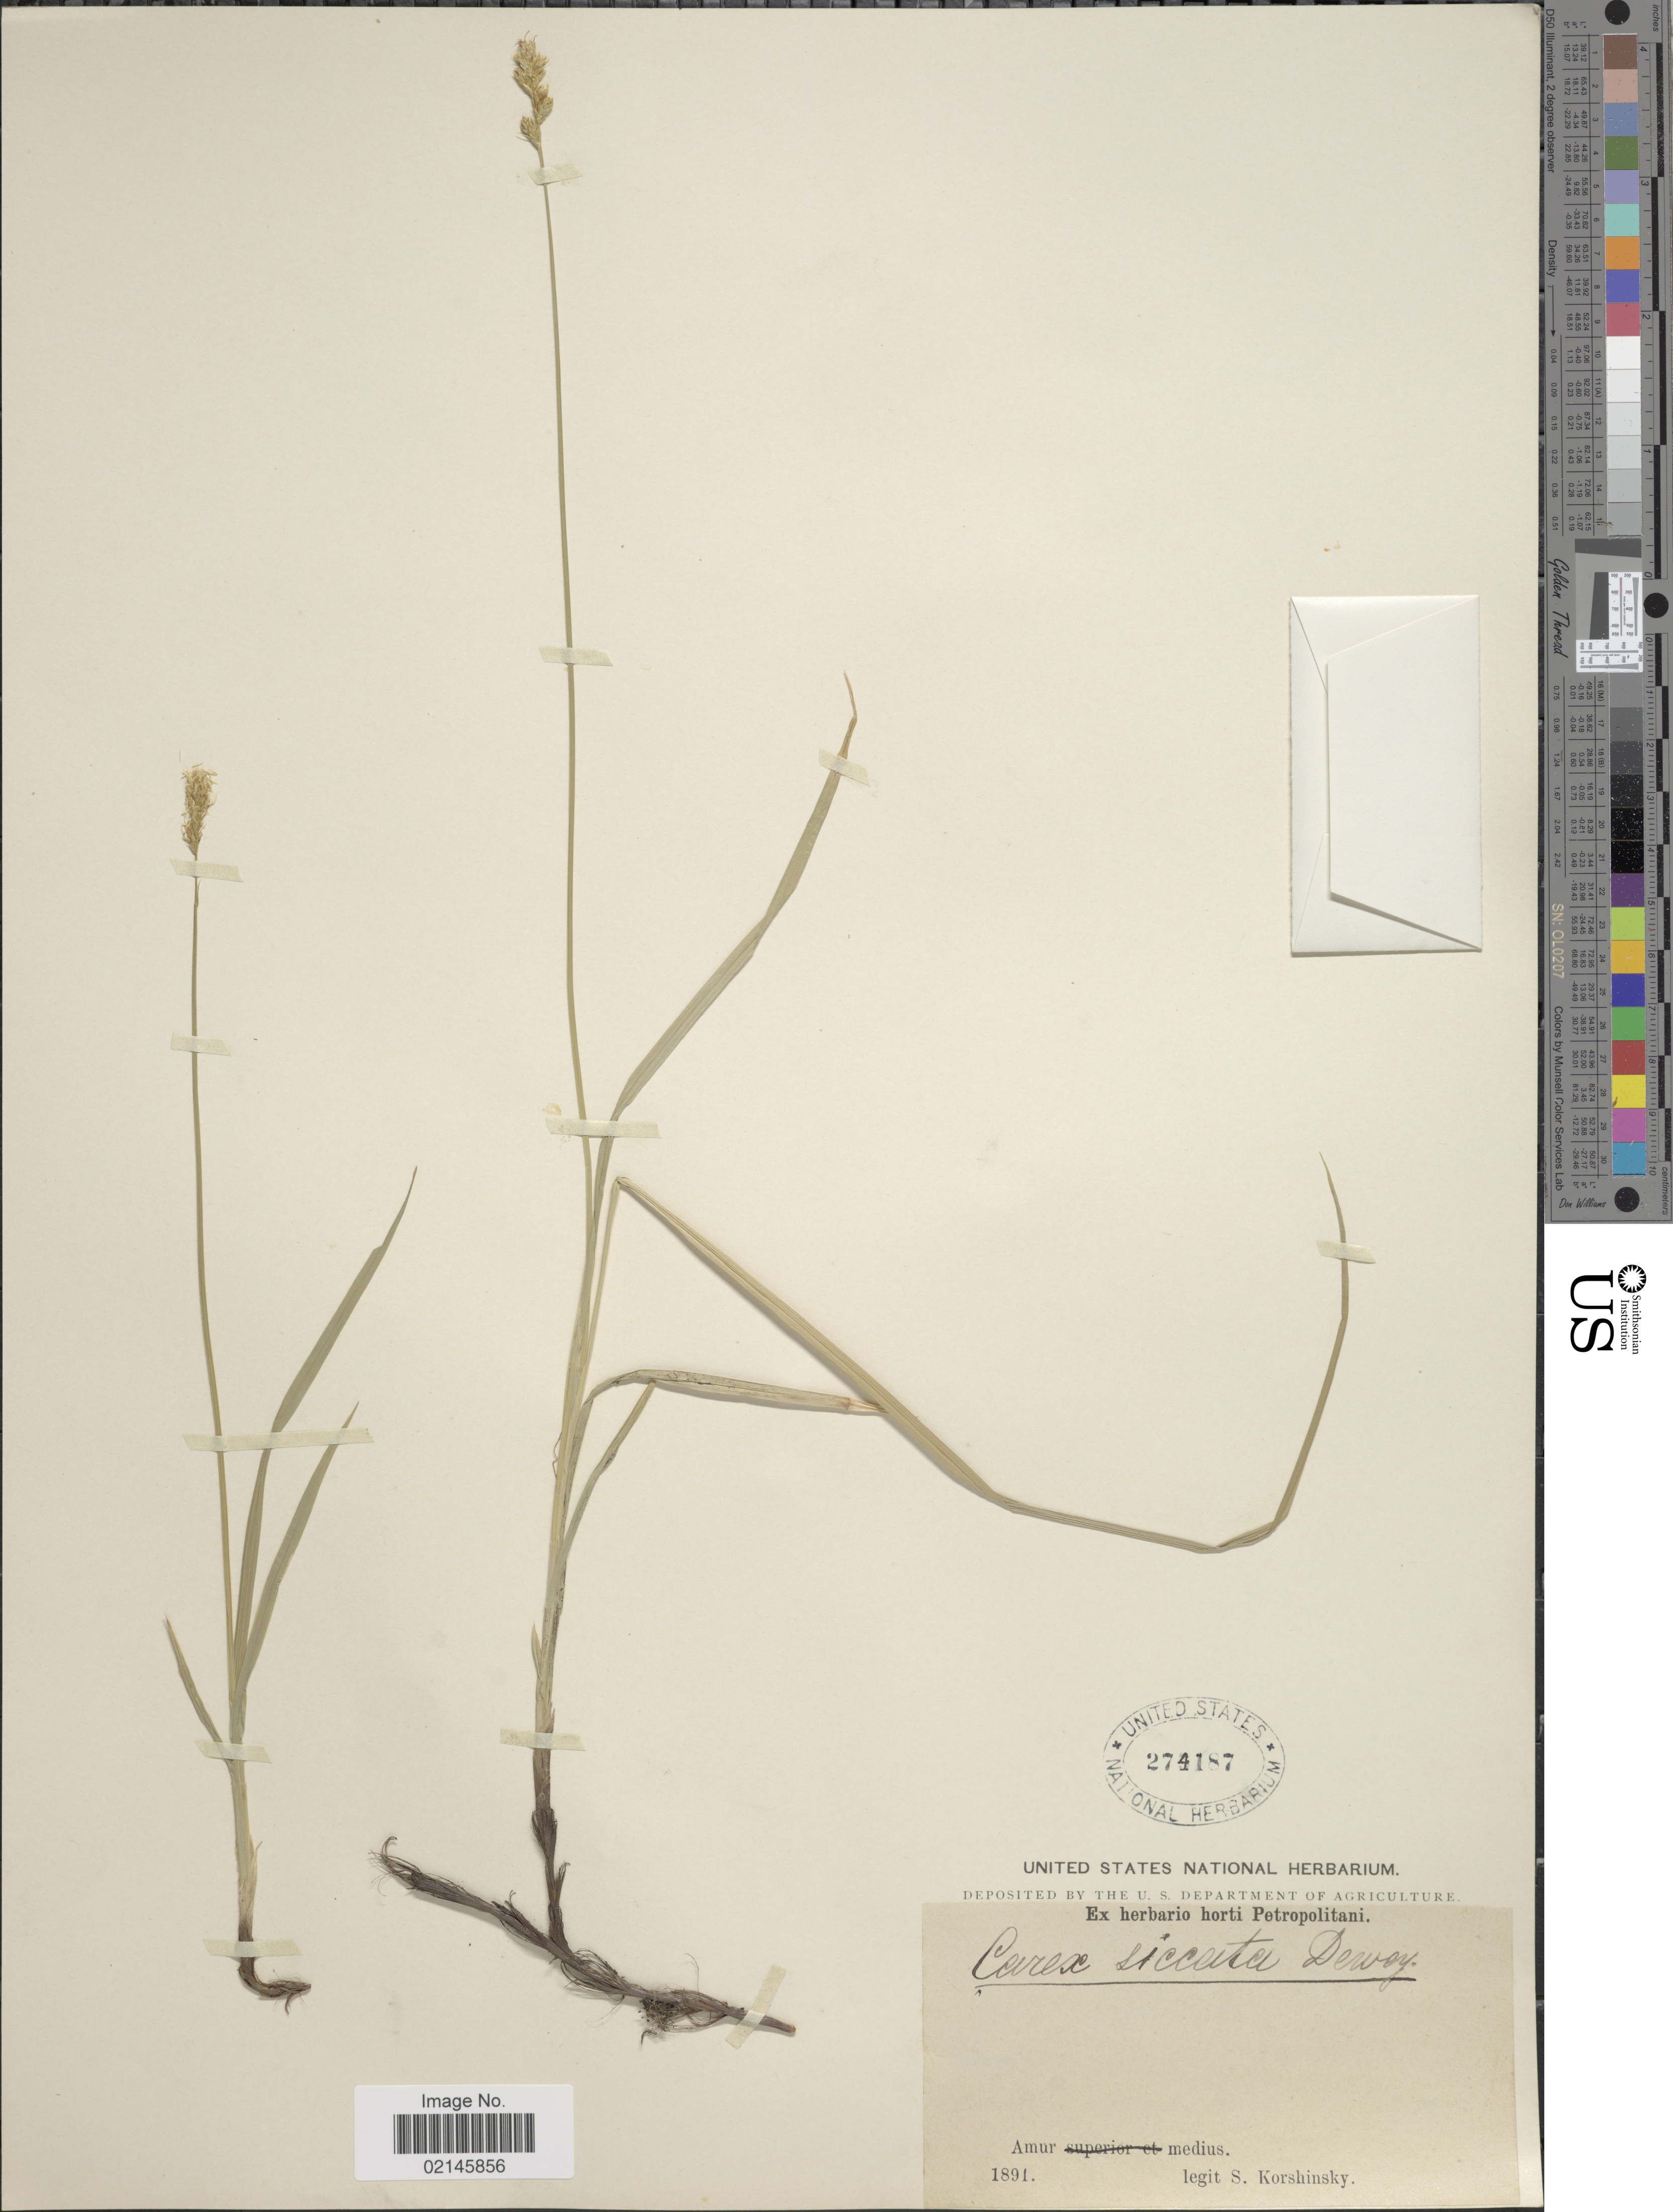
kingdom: Plantae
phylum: Tracheophyta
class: Liliopsida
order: Poales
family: Cyperaceae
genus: Carex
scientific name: Carex siccata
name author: Dewey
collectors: S. I. Korshinsky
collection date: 1891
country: Russian Federation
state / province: Amur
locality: Amur medius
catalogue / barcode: US 274187